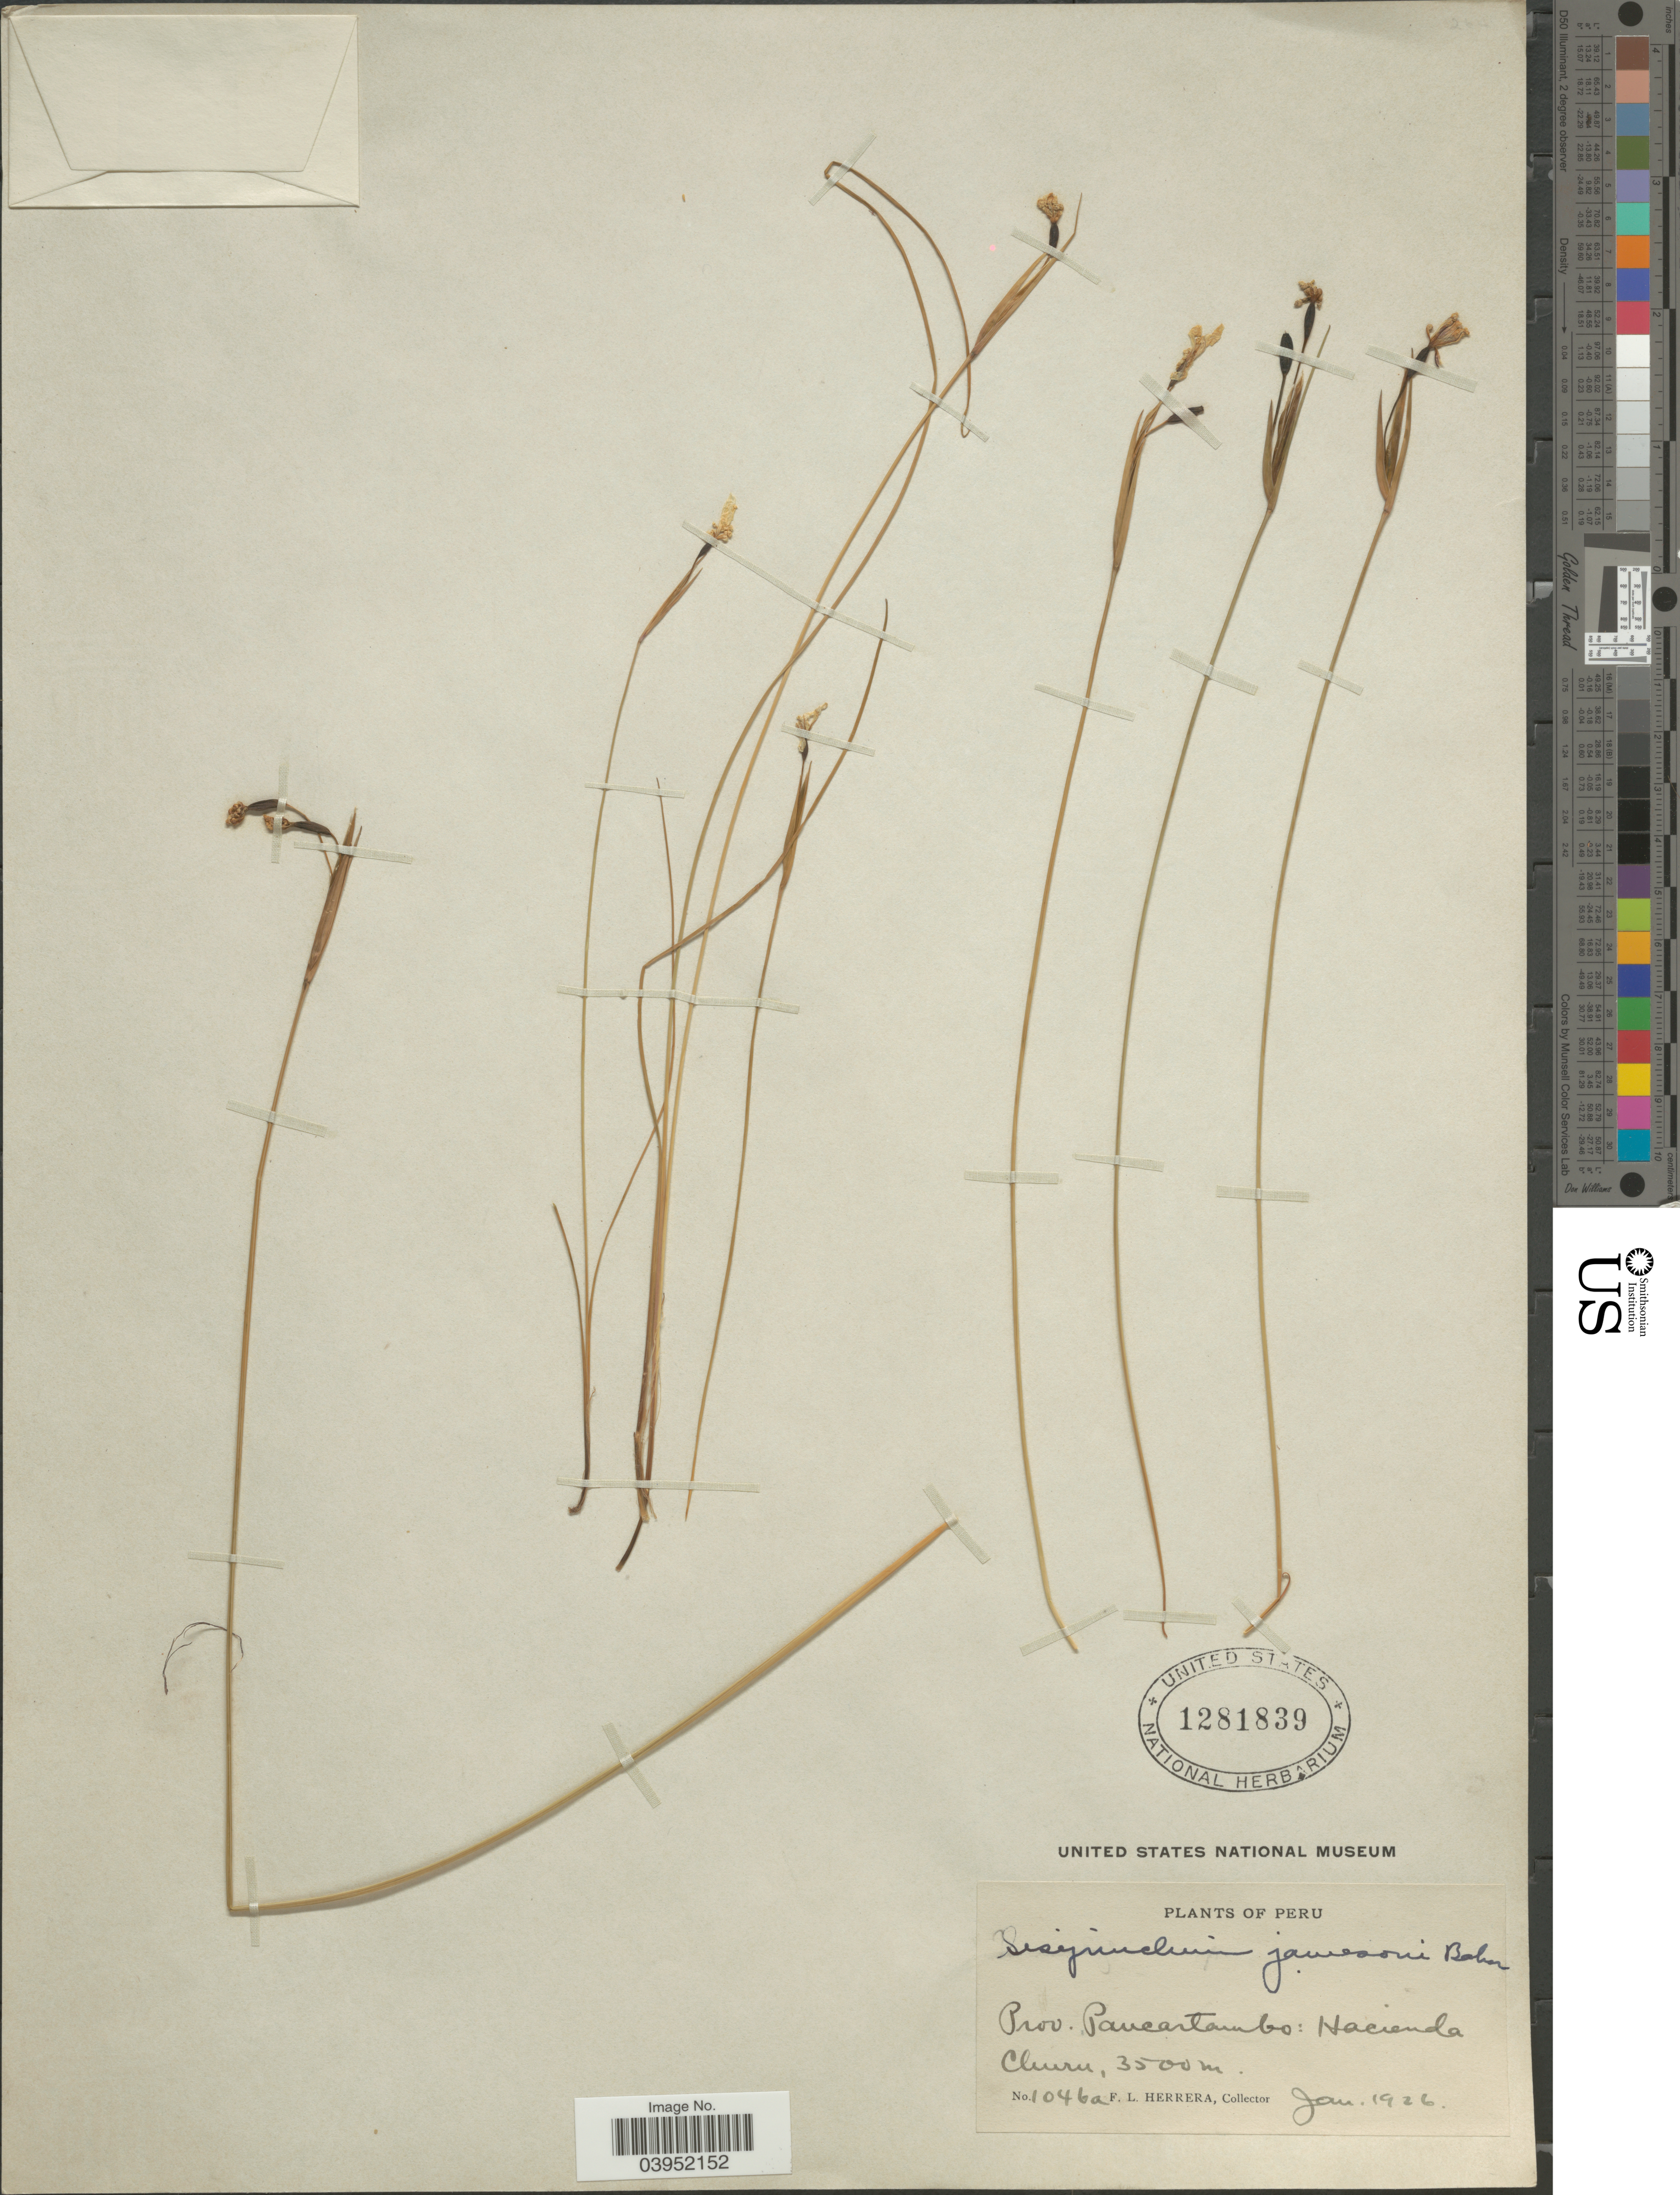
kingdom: Plantae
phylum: Tracheophyta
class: Liliopsida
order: Asparagales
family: Iridaceae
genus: Sisyrinchium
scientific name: Sisyrinchium jamesonii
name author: Baker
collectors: F. L. Herrera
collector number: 1046a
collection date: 1926-01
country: Peru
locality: Prov. Paucartambo: Hacienda Churu.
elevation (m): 3500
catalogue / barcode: US 1281839